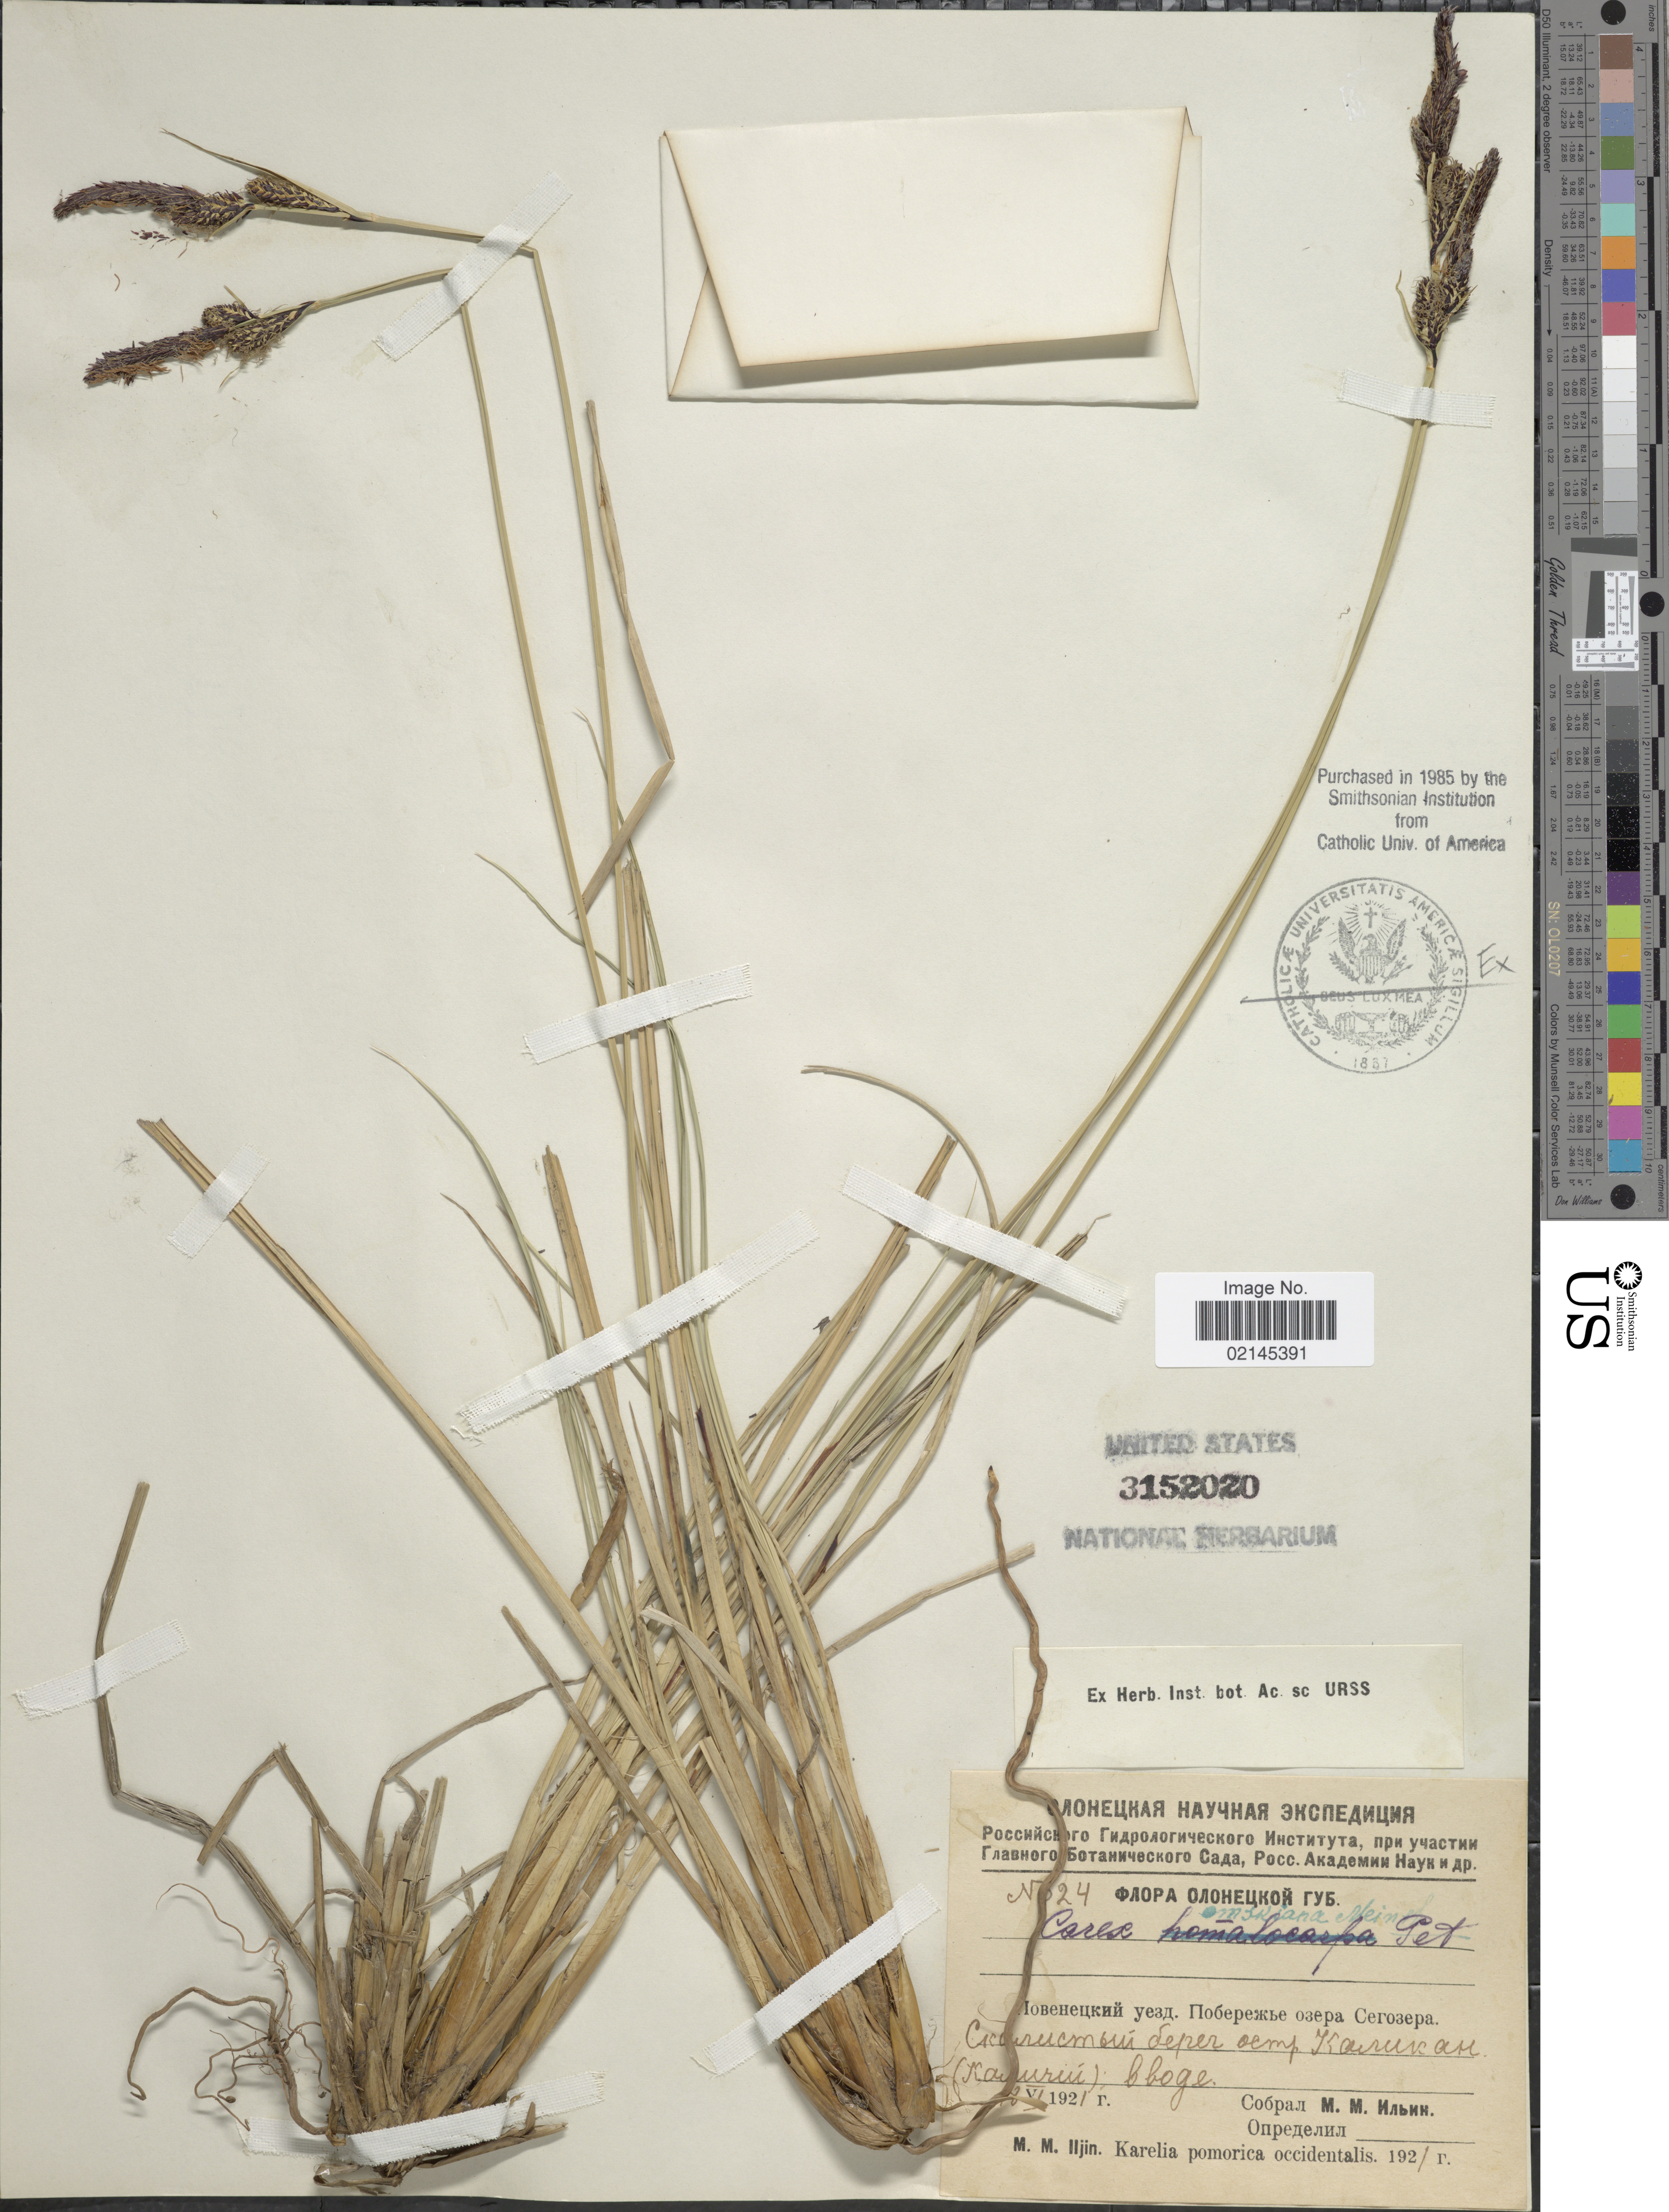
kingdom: Plantae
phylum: Tracheophyta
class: Liliopsida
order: Poales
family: Cyperaceae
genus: Carex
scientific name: Carex omskiana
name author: Meinsh.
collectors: M. Iljin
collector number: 24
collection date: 1921-06-18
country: Russian Federation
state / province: Karelia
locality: Shores of lake Segozero. Kalichiy Island.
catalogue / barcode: US 3152020